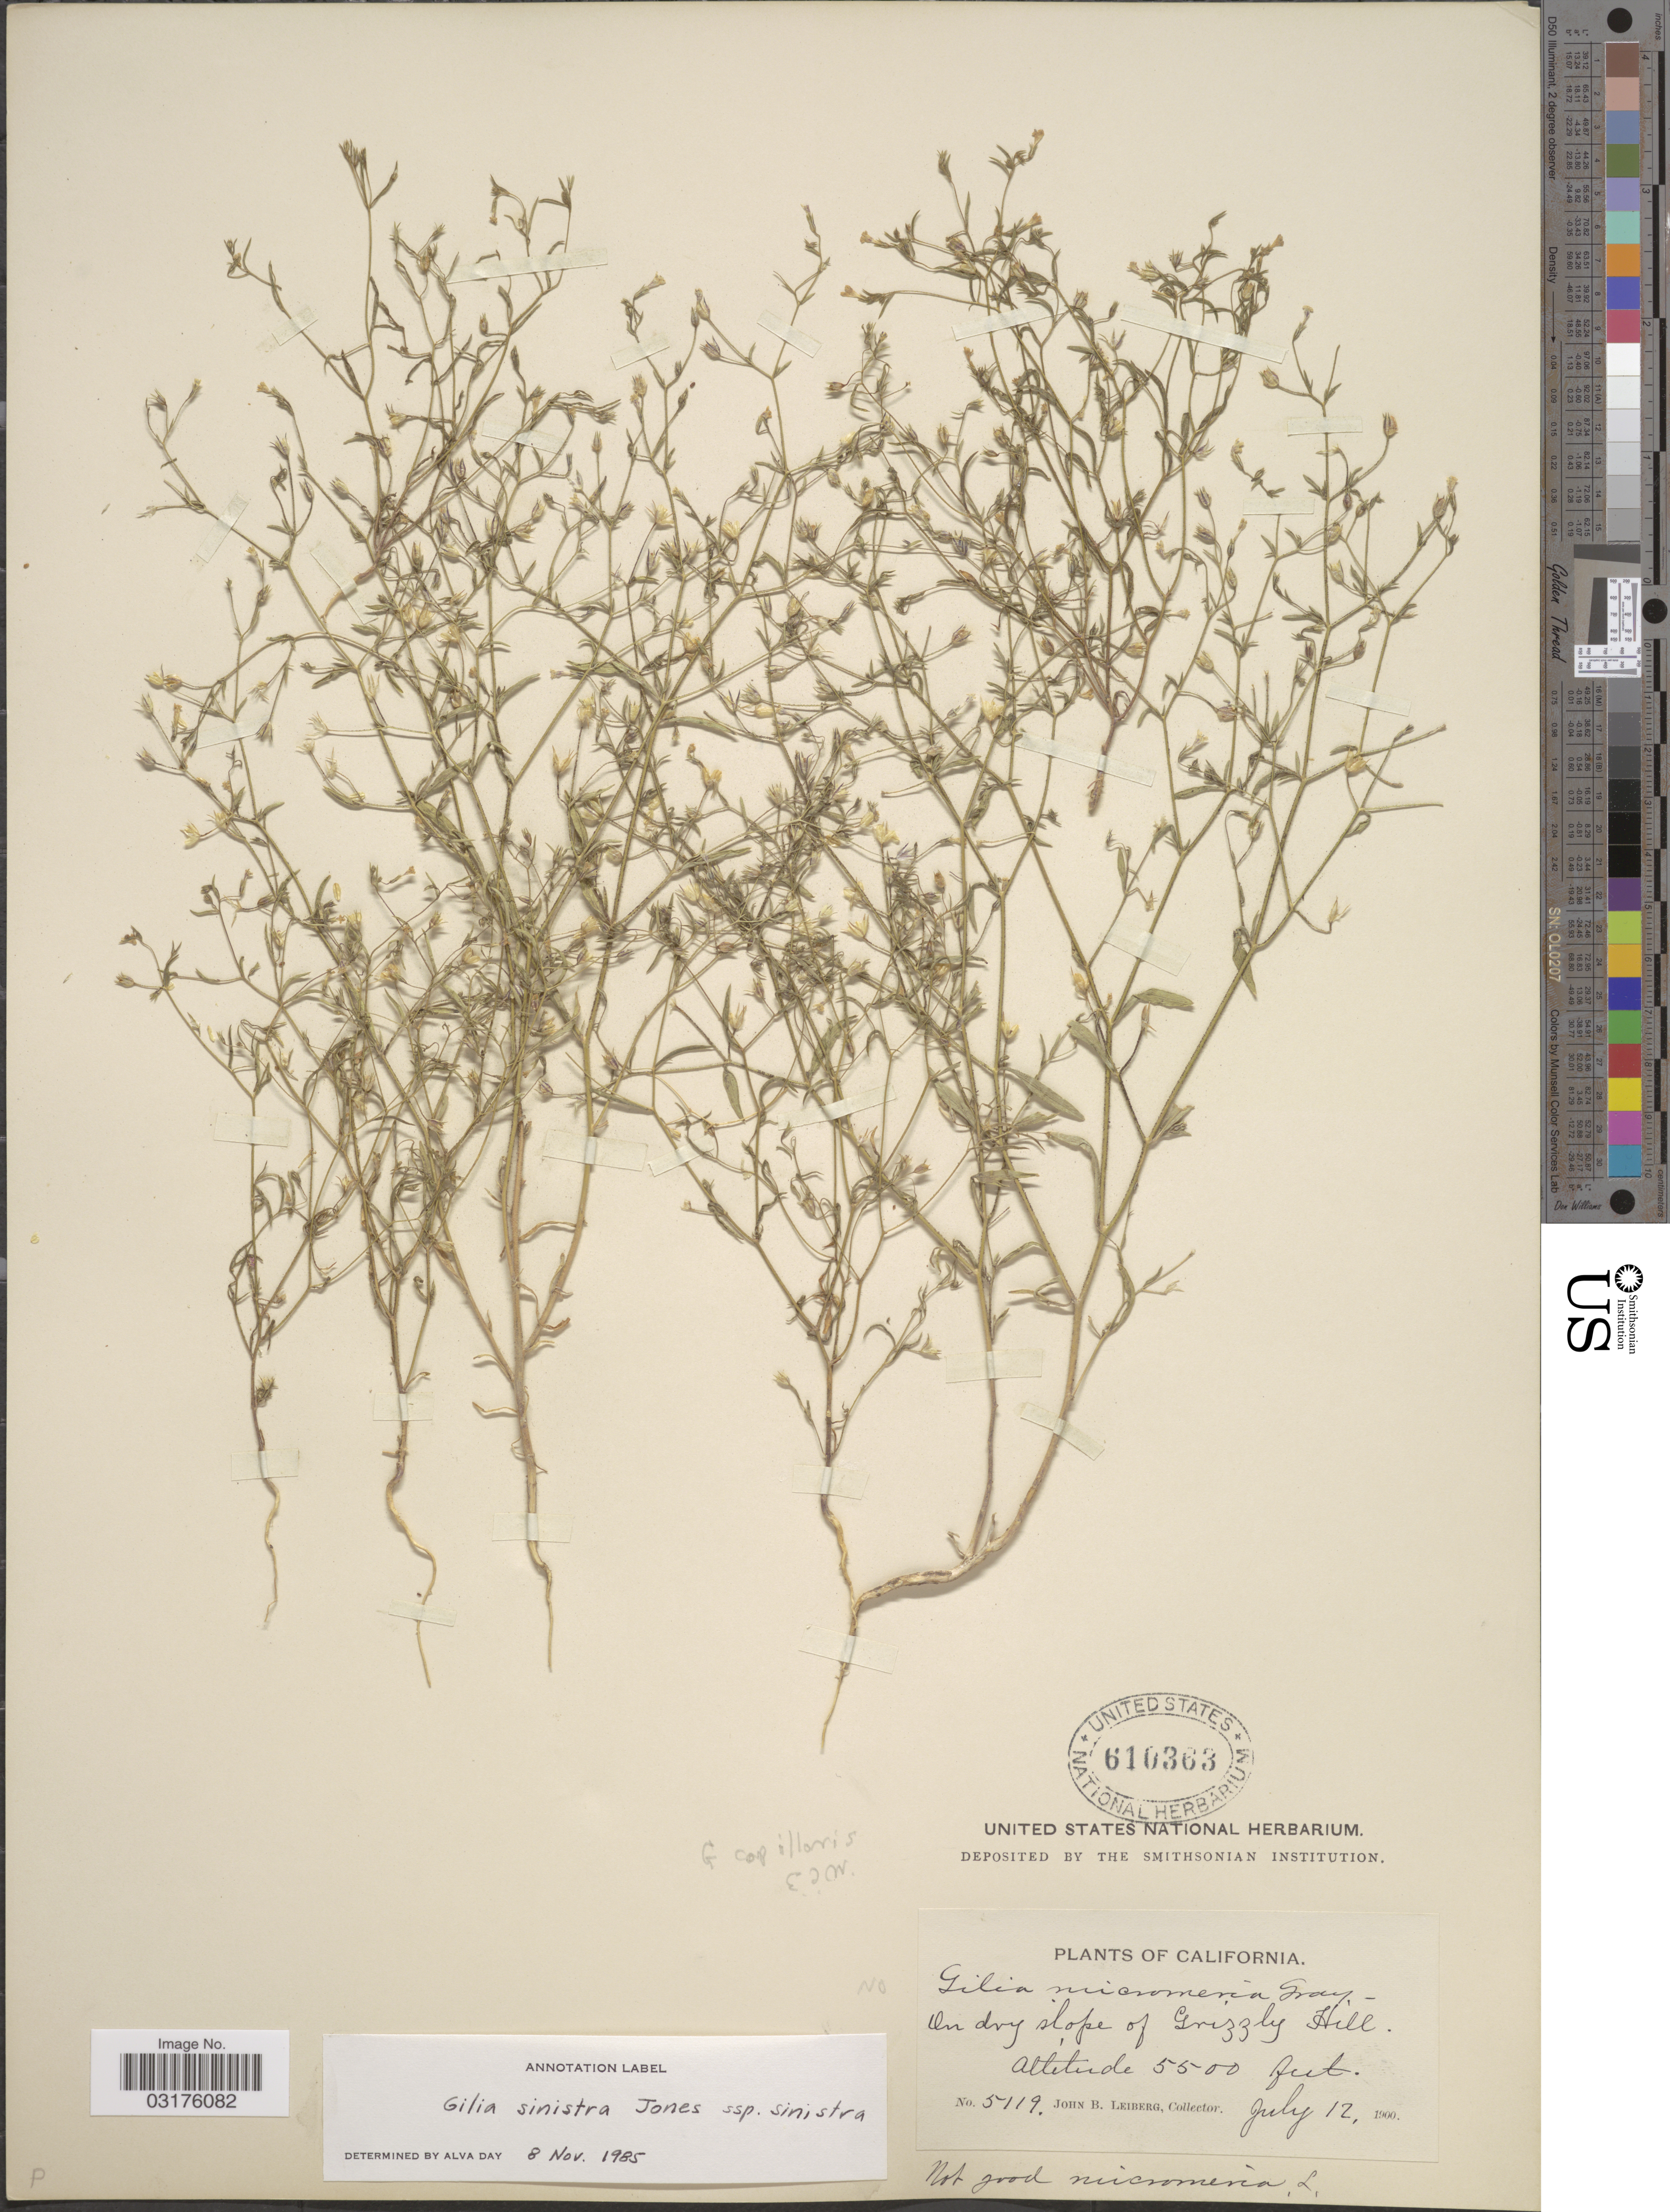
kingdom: Plantae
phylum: Tracheophyta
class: Magnoliopsida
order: Ericales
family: Polemoniaceae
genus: Navarretia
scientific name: Navarretia sinistra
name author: (M.E. Jones) L.A. Johnson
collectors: J. B. Leiberg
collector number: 5119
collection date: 1960-07-12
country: United States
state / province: California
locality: On dry slope of Grizzly Hill.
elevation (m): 1676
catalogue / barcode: US 610363